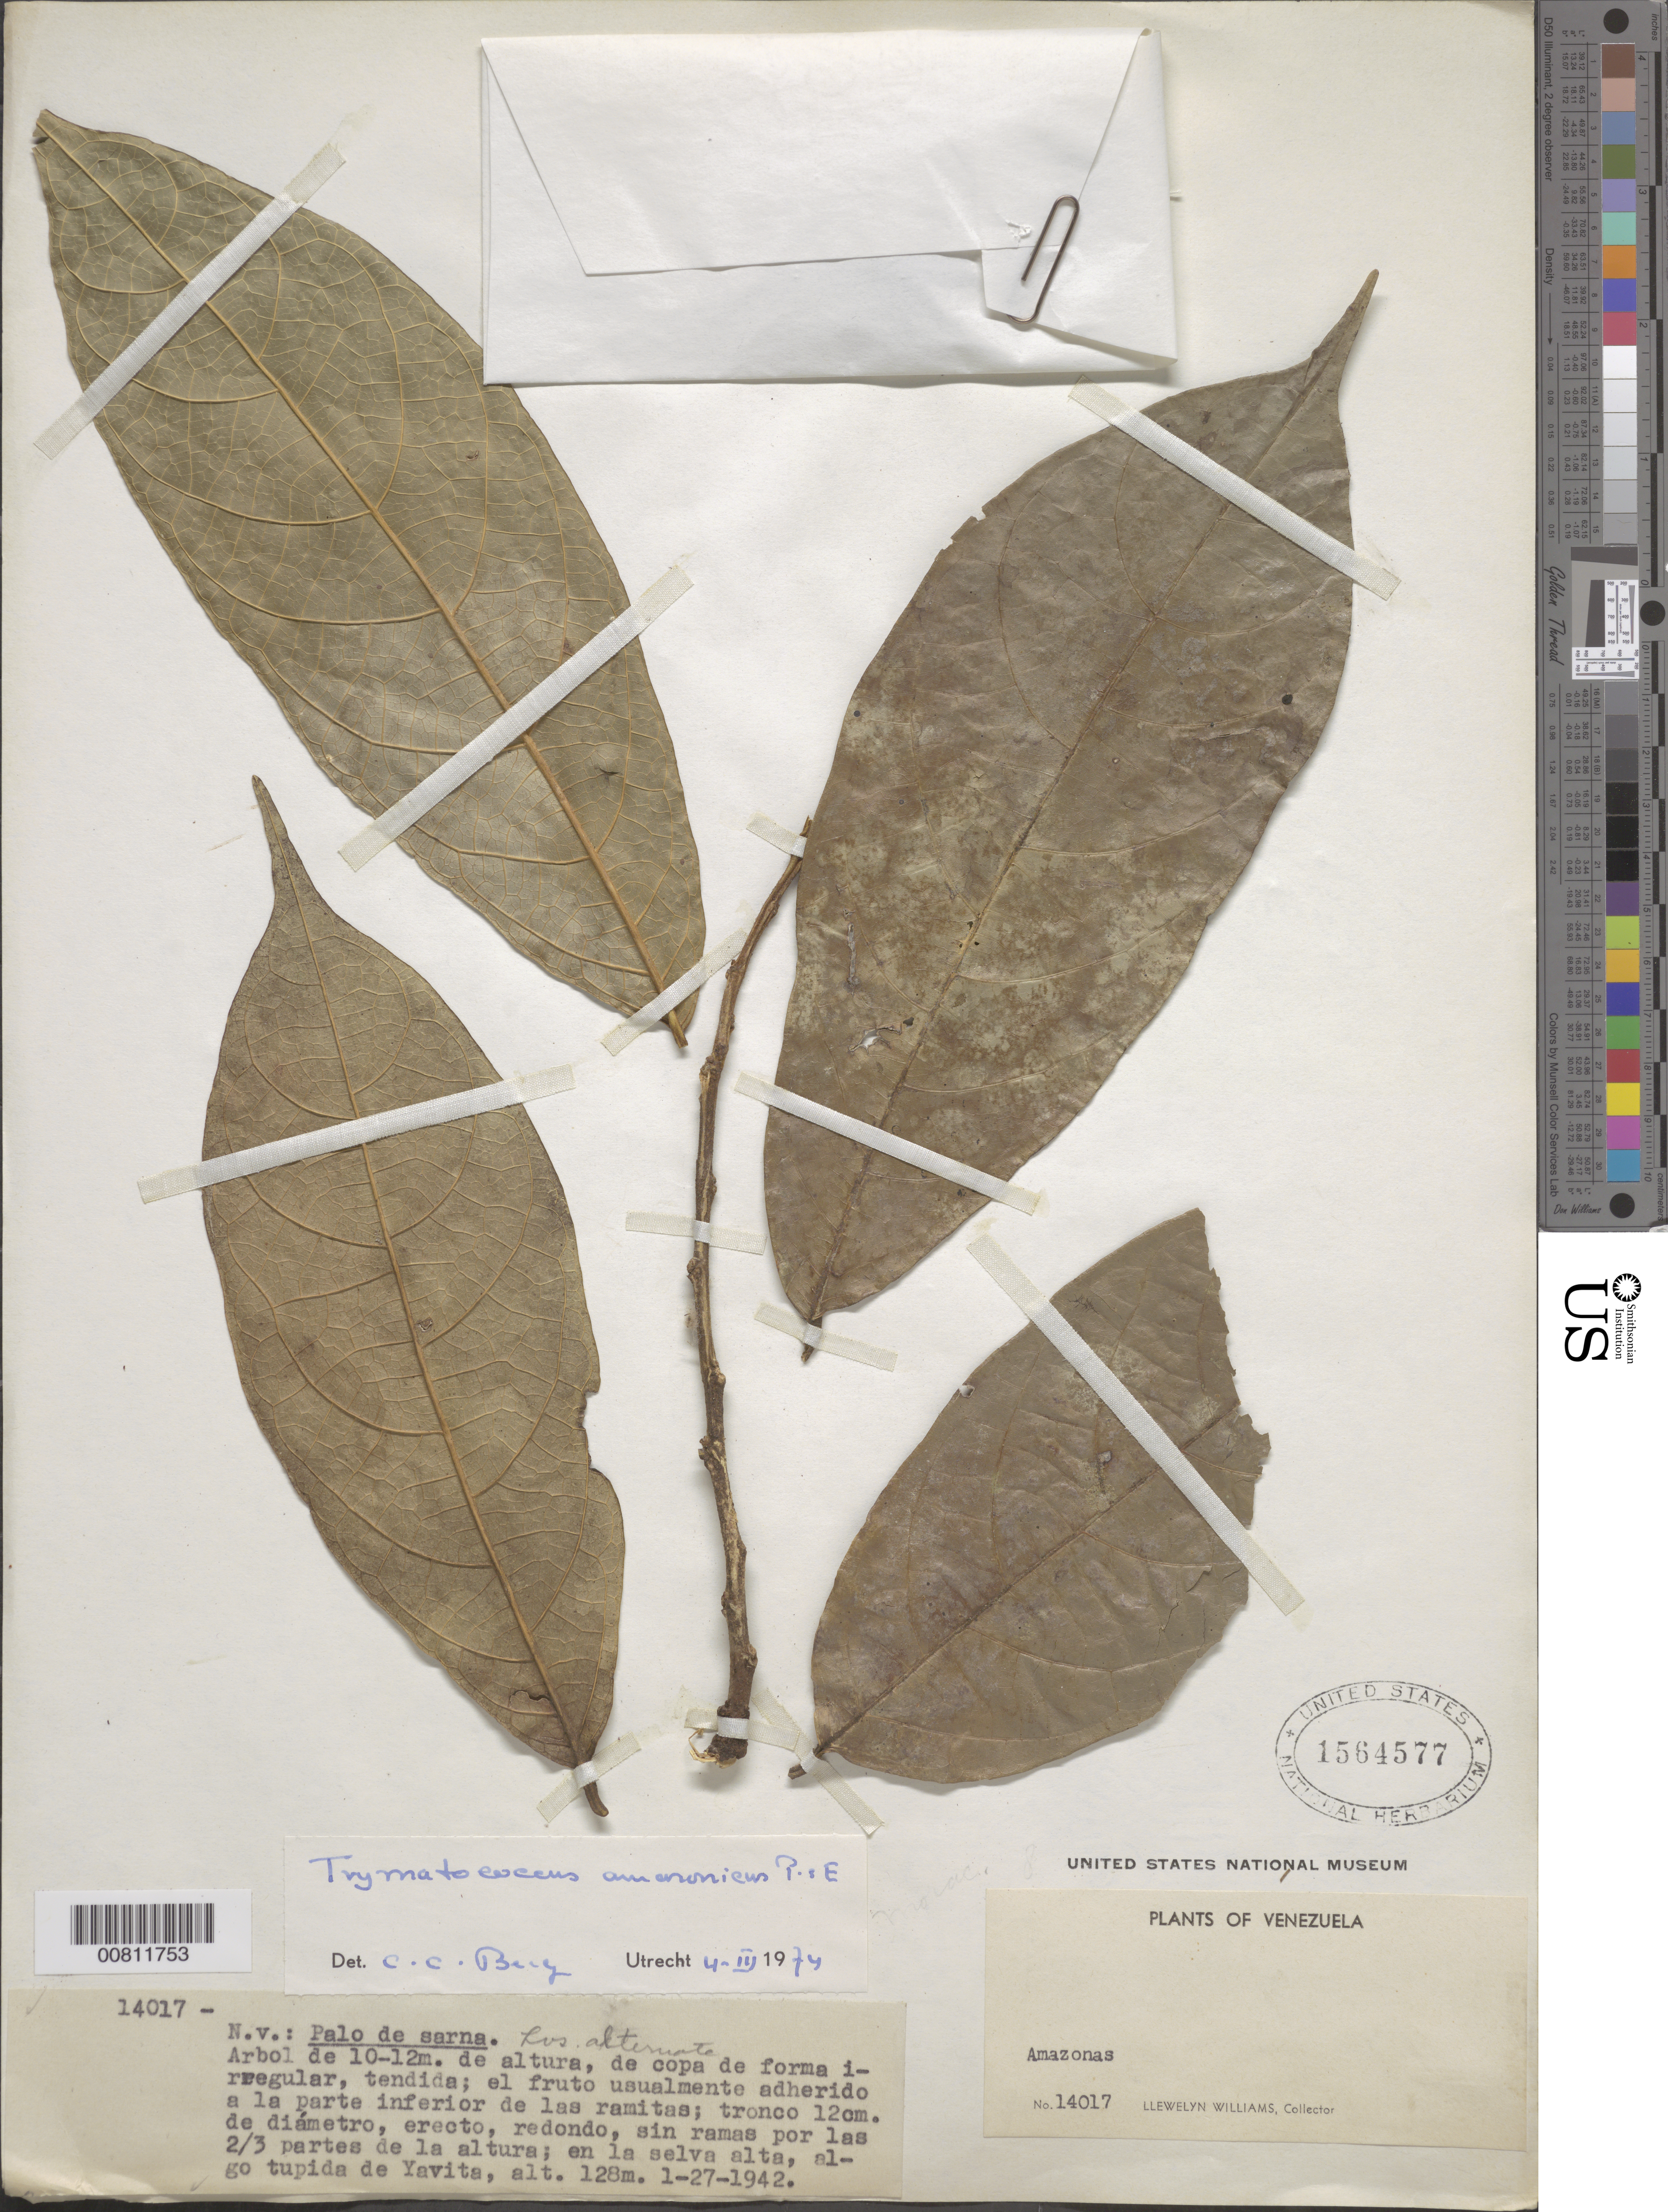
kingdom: Plantae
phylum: Tracheophyta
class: Magnoliopsida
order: Rosales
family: Moraceae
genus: Brosimum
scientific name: Brosimum amazonicum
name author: (Poepp. & Endl.) E. M. Gardner & Zerega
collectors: Ll. Williams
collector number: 14017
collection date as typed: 27-Jan-42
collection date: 1942-01-27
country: Venezuela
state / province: Amazonas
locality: Yavita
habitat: Selva alta y algo tupida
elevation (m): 128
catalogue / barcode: US 1564577